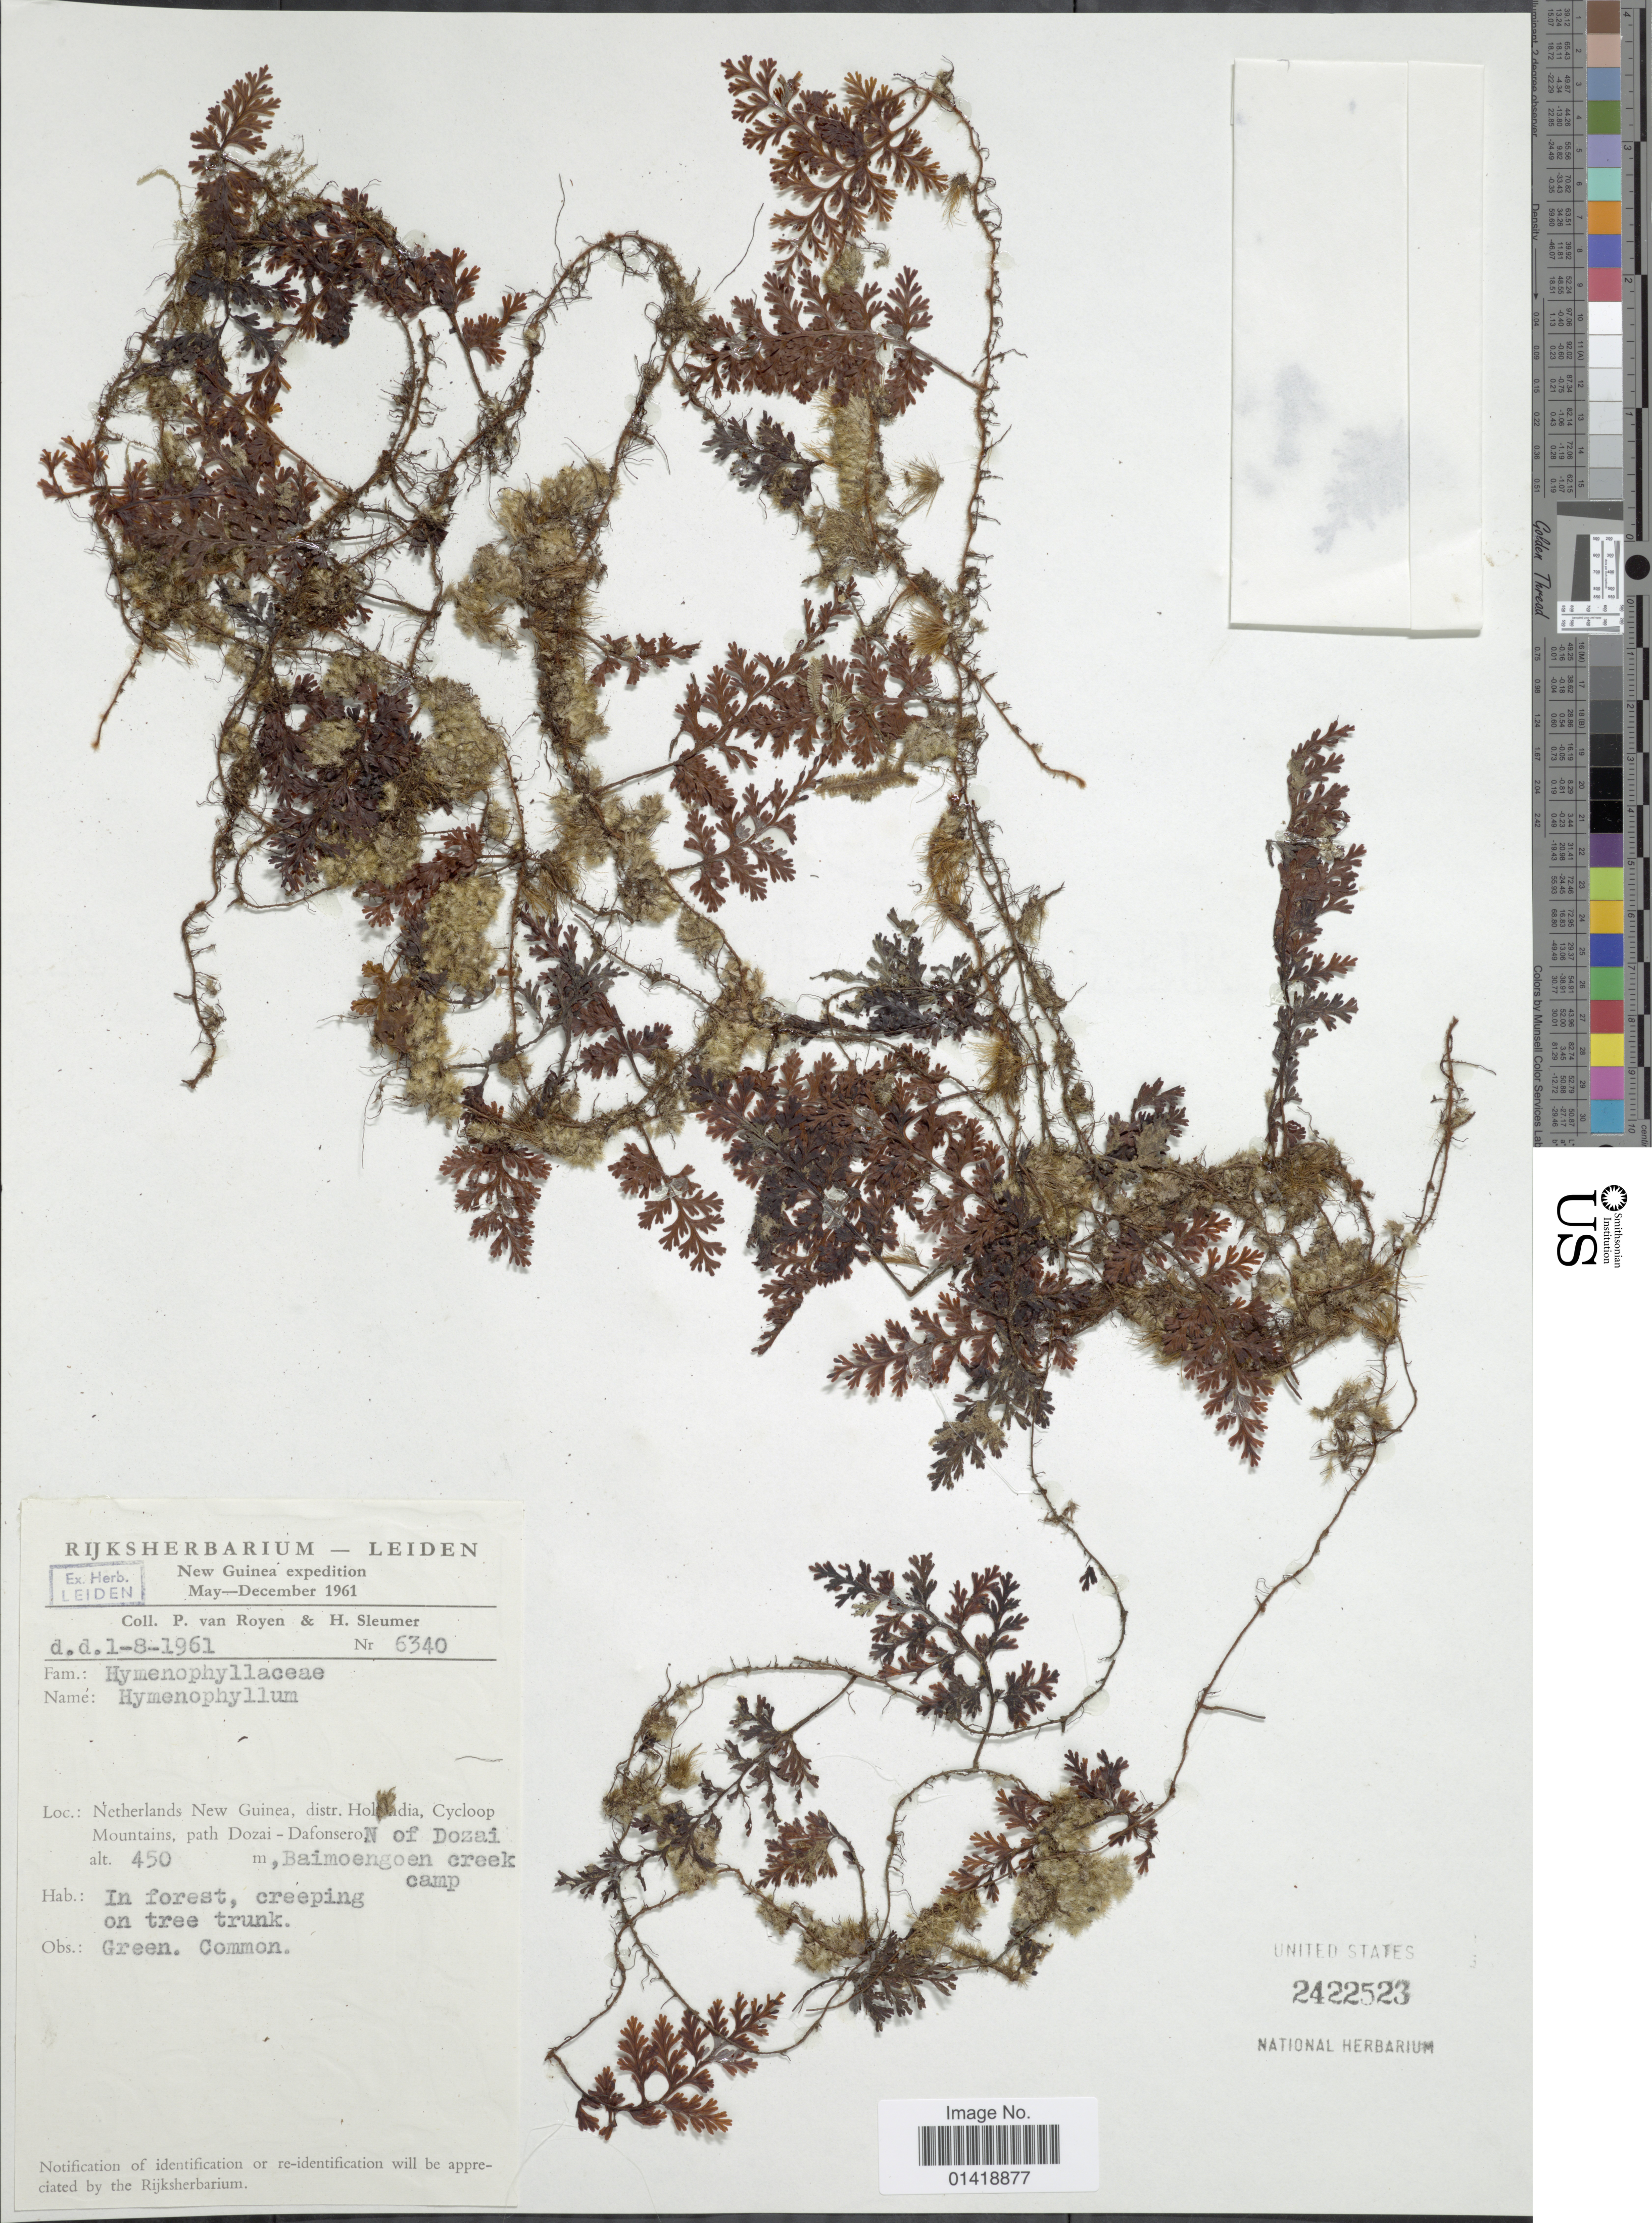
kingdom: Plantae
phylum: Tracheophyta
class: Polypodiopsida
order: Hymenophyllales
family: Hymenophyllaceae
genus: Hymenophyllum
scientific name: Hymenophyllum sp.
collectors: P. van Royen & H. O. Sleumer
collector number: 6340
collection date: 1961-08-01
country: Indonesia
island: New Guinea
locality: Netherlands New Guinea, Distr. Holandia, Cycloop Mountains, path Dozai-Dafonsero . N of Dozai, Baimoengoen creek, camp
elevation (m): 450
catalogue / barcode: US 2422523